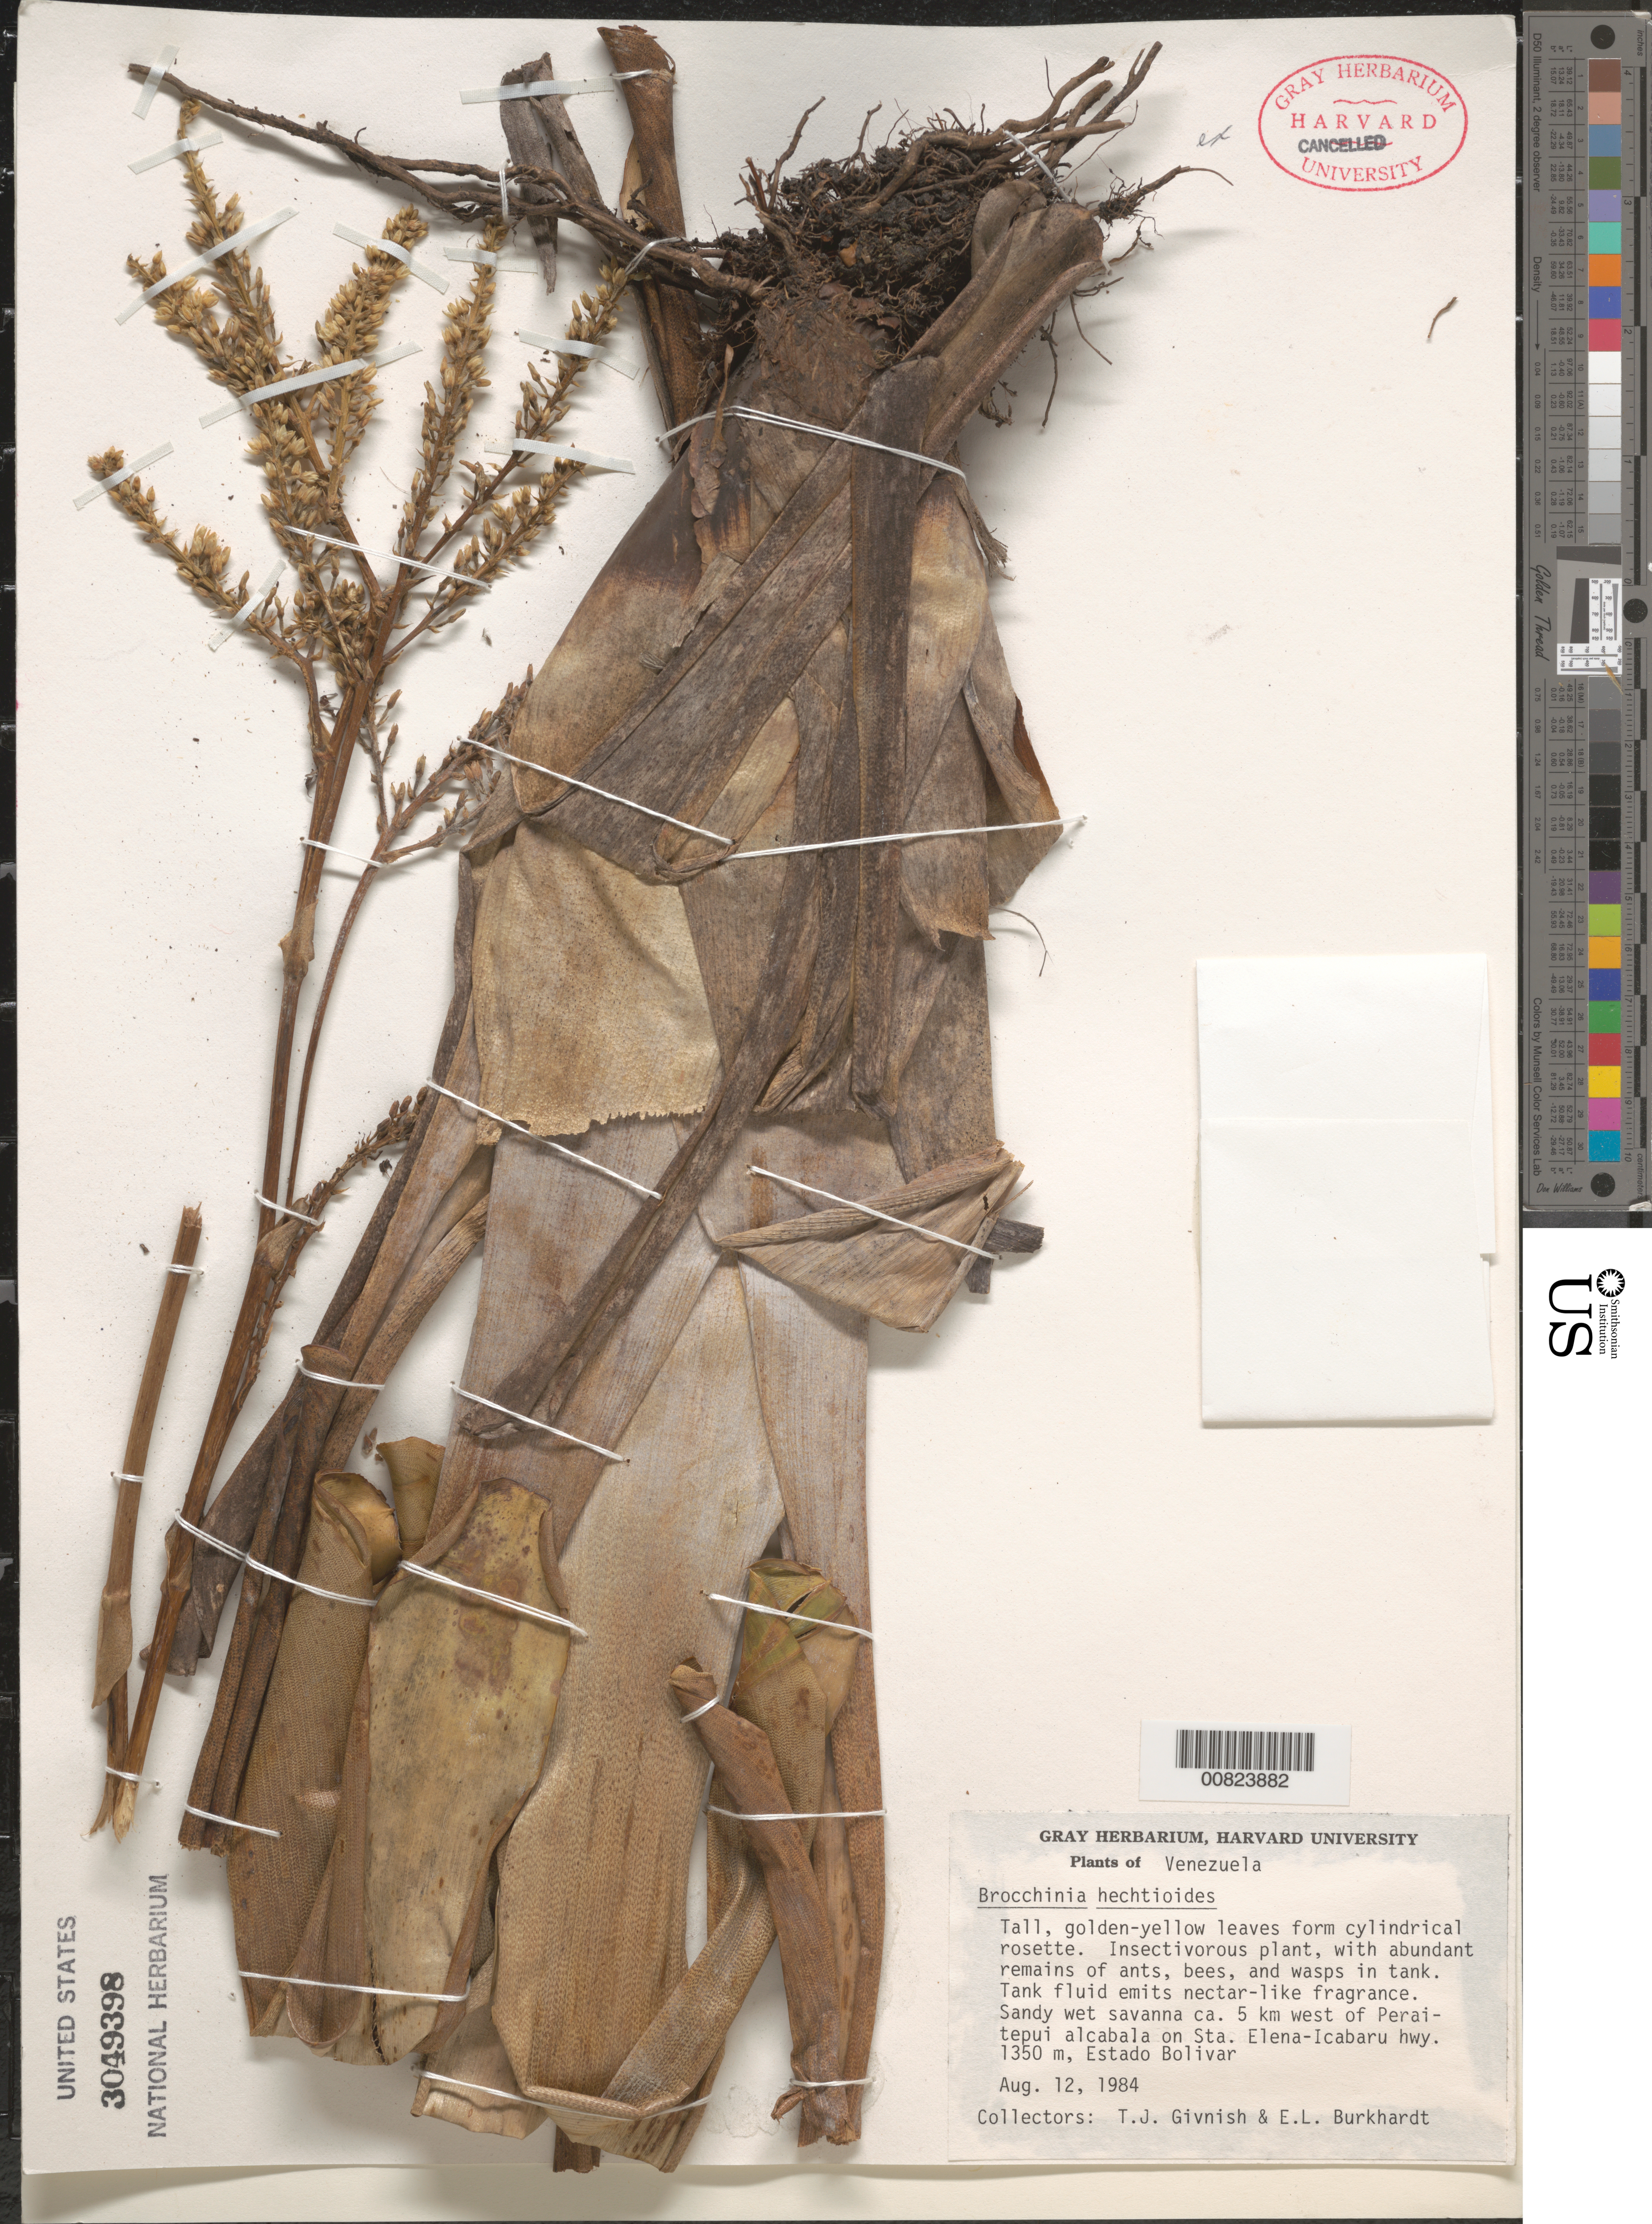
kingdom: Plantae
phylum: Tracheophyta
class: Liliopsida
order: Poales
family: Bromeliaceae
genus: Brocchinia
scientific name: Brocchinia hechtioides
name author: Mez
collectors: T. J. Givnish & E. Burkhardt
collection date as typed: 12-Aug-84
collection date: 1984-08-12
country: Venezuela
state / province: Bolívar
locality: Perai-tepuí, ca. 5 km W of, on Santa Elena-Icabaru highway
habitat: Sandy wet savanna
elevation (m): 1350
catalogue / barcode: US 3049398